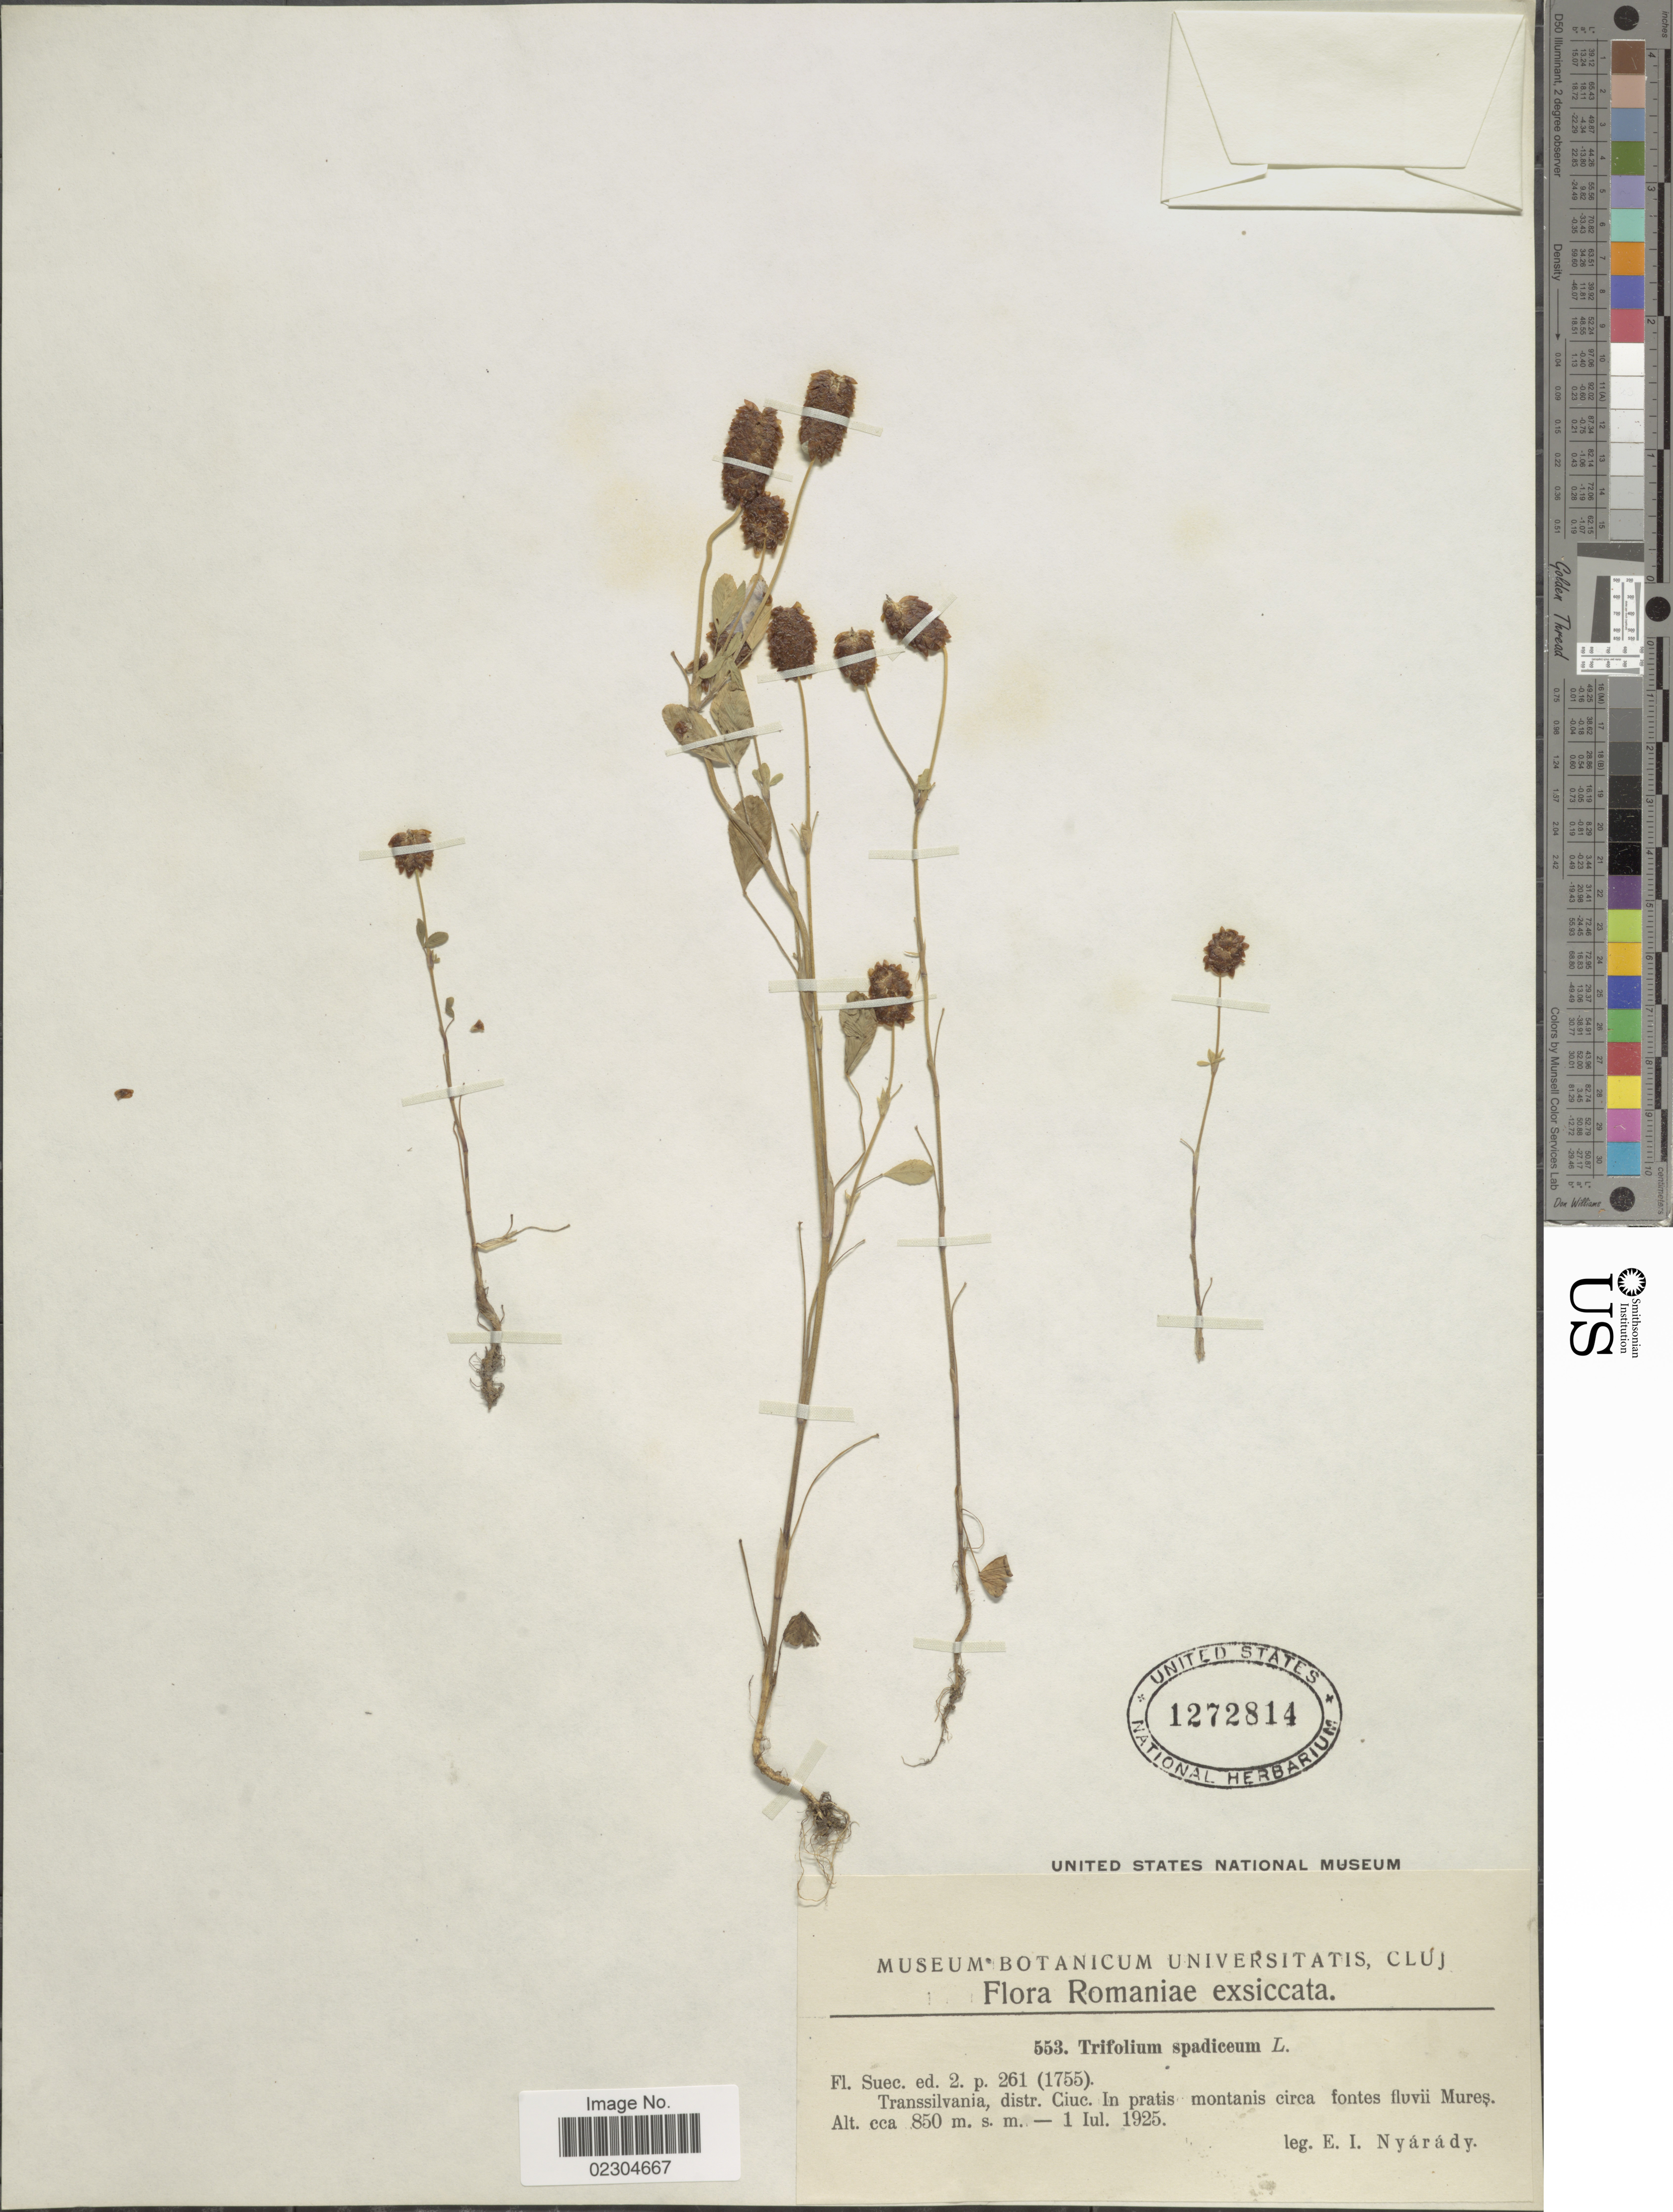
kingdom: Plantae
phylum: Tracheophyta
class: Magnoliopsida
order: Fabales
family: Fabaceae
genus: Trifolium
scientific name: Trifolium spadiceum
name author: L.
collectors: E. Nyárády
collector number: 553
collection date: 1925-07-01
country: Romania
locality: Romaniae exsiccata, Transsilvania, distr. Ciuc. In pratis montanis circa fontes fluvii Mures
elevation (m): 850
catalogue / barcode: US 1272814